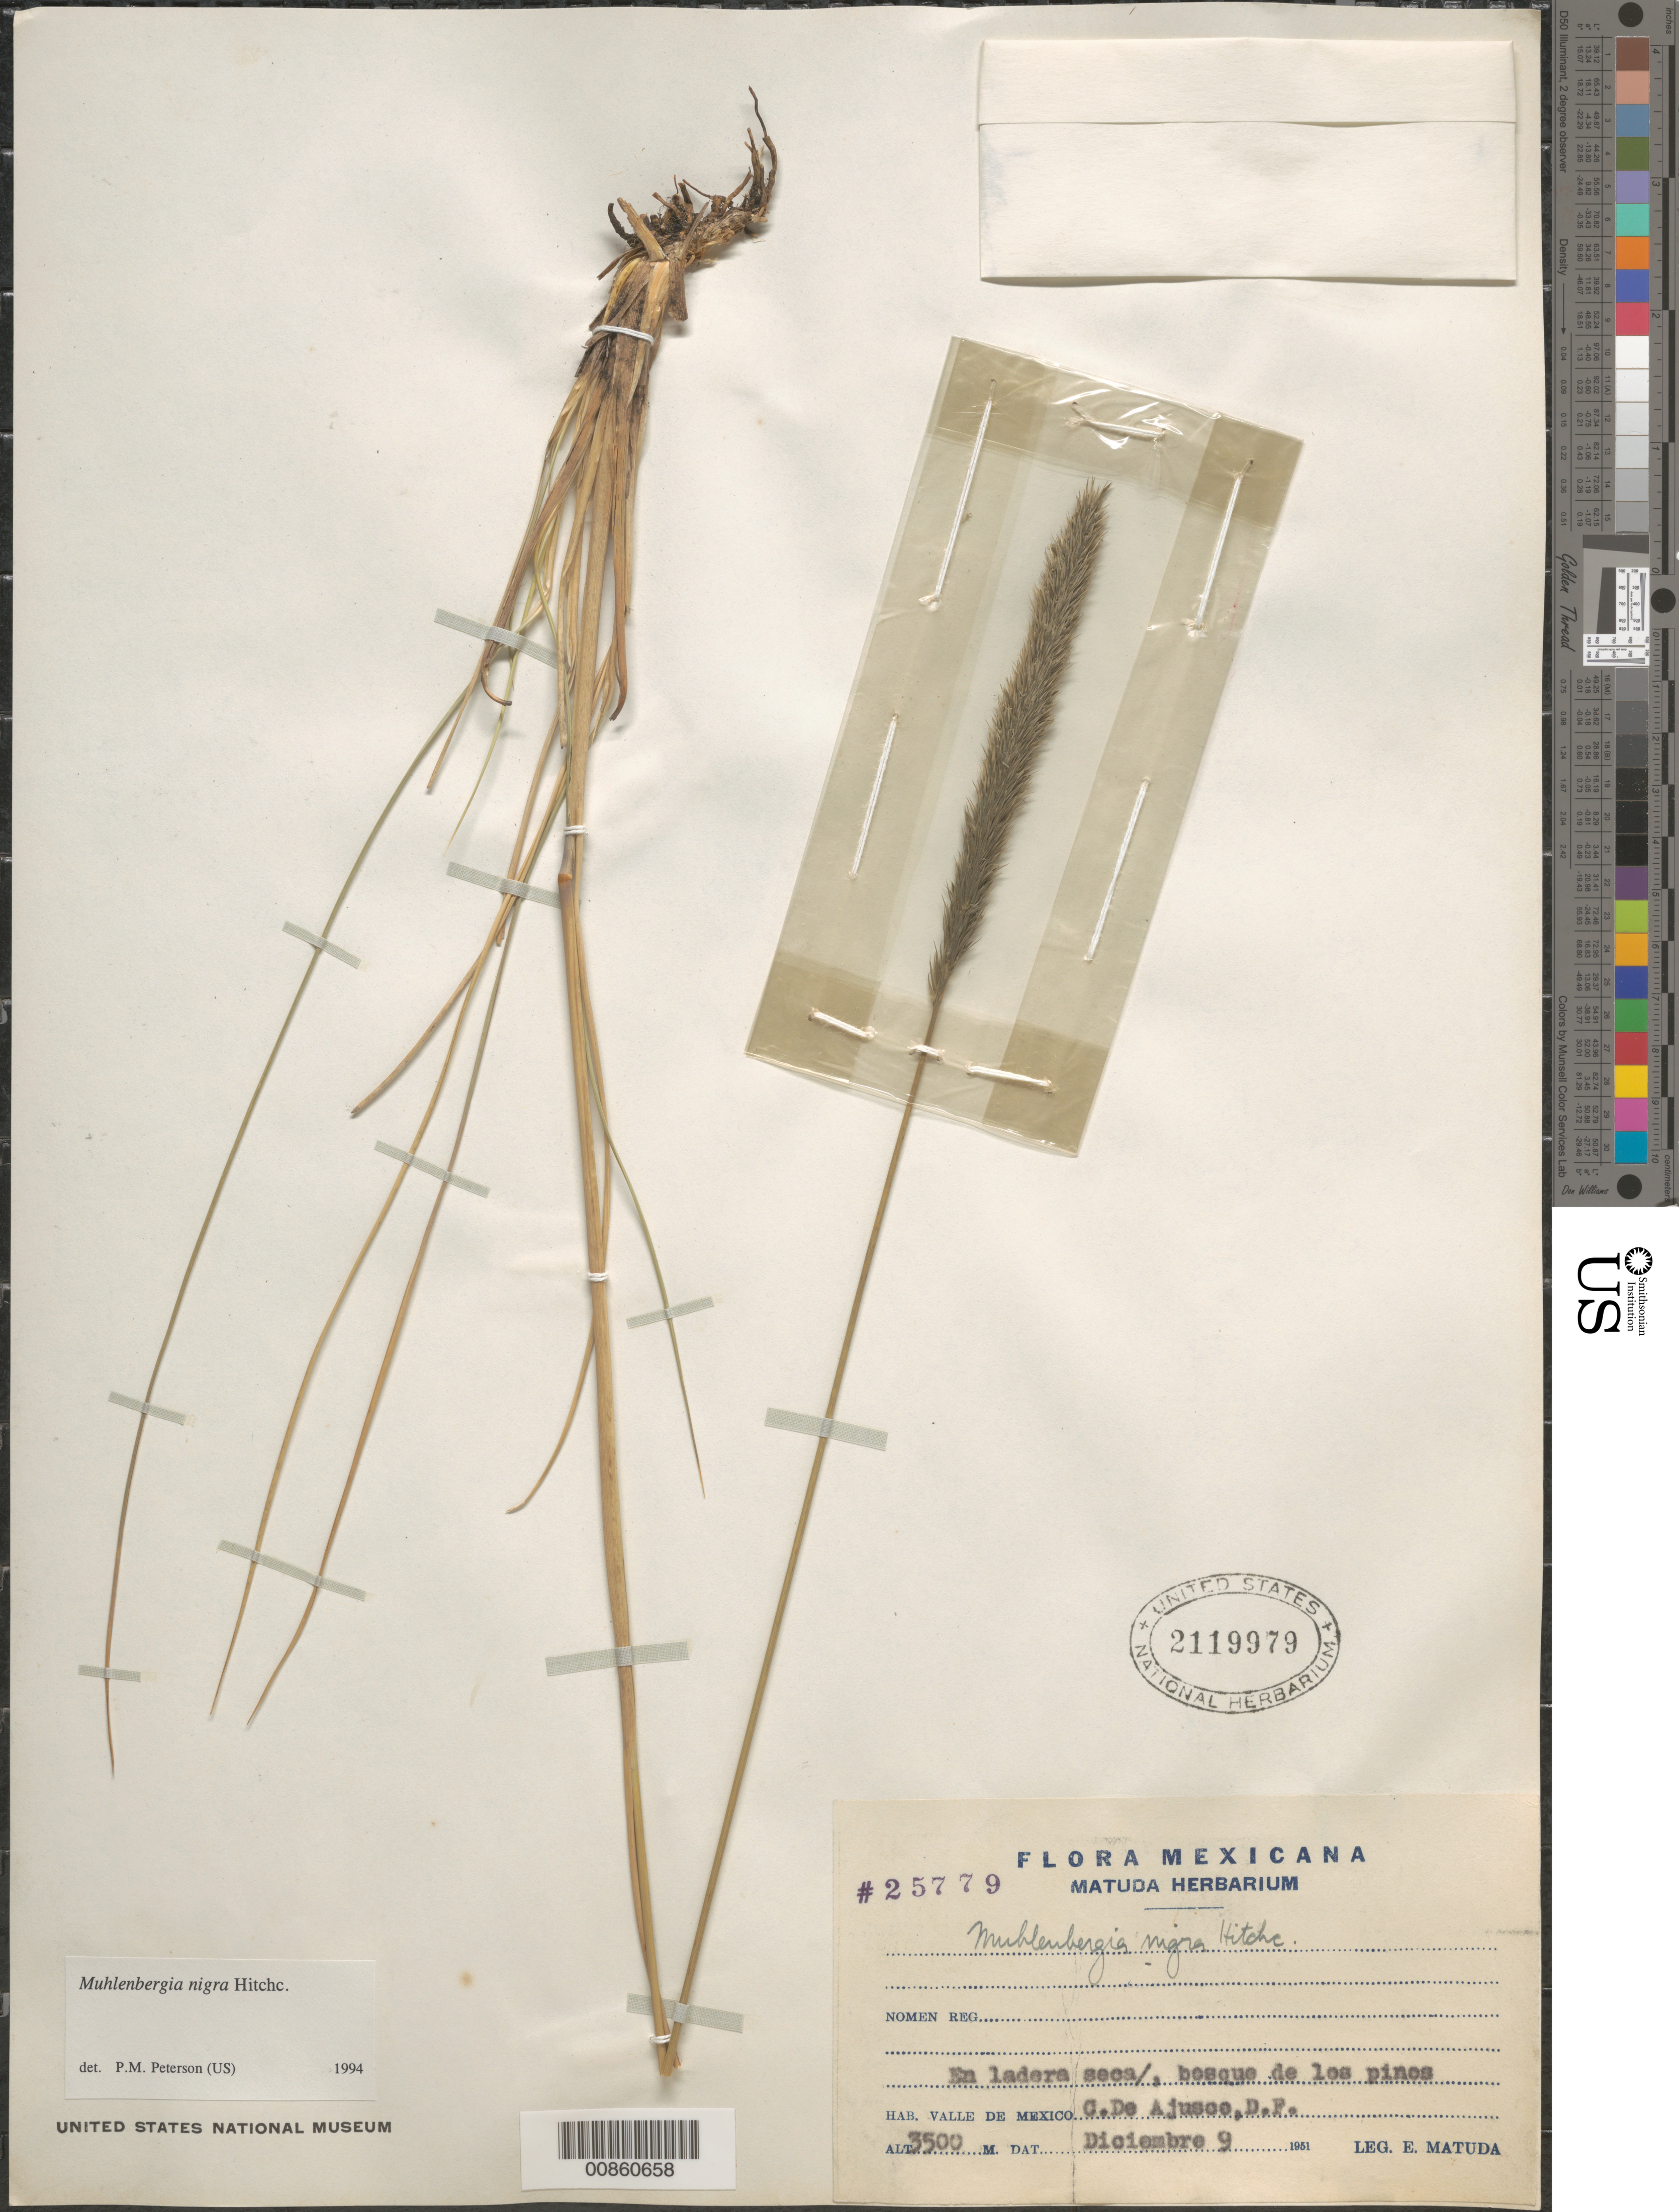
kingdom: Plantae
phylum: Tracheophyta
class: Liliopsida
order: Poales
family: Poaceae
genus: Muhlenbergia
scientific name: Muhlenbergia nigra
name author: Hitchc.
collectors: E. Matuda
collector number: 25779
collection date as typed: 09 Dec 1951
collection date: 1951-12-09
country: Mexico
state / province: Distrito Federal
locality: Cerro de Ajusco, D.F.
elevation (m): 3500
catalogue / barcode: US 2119979